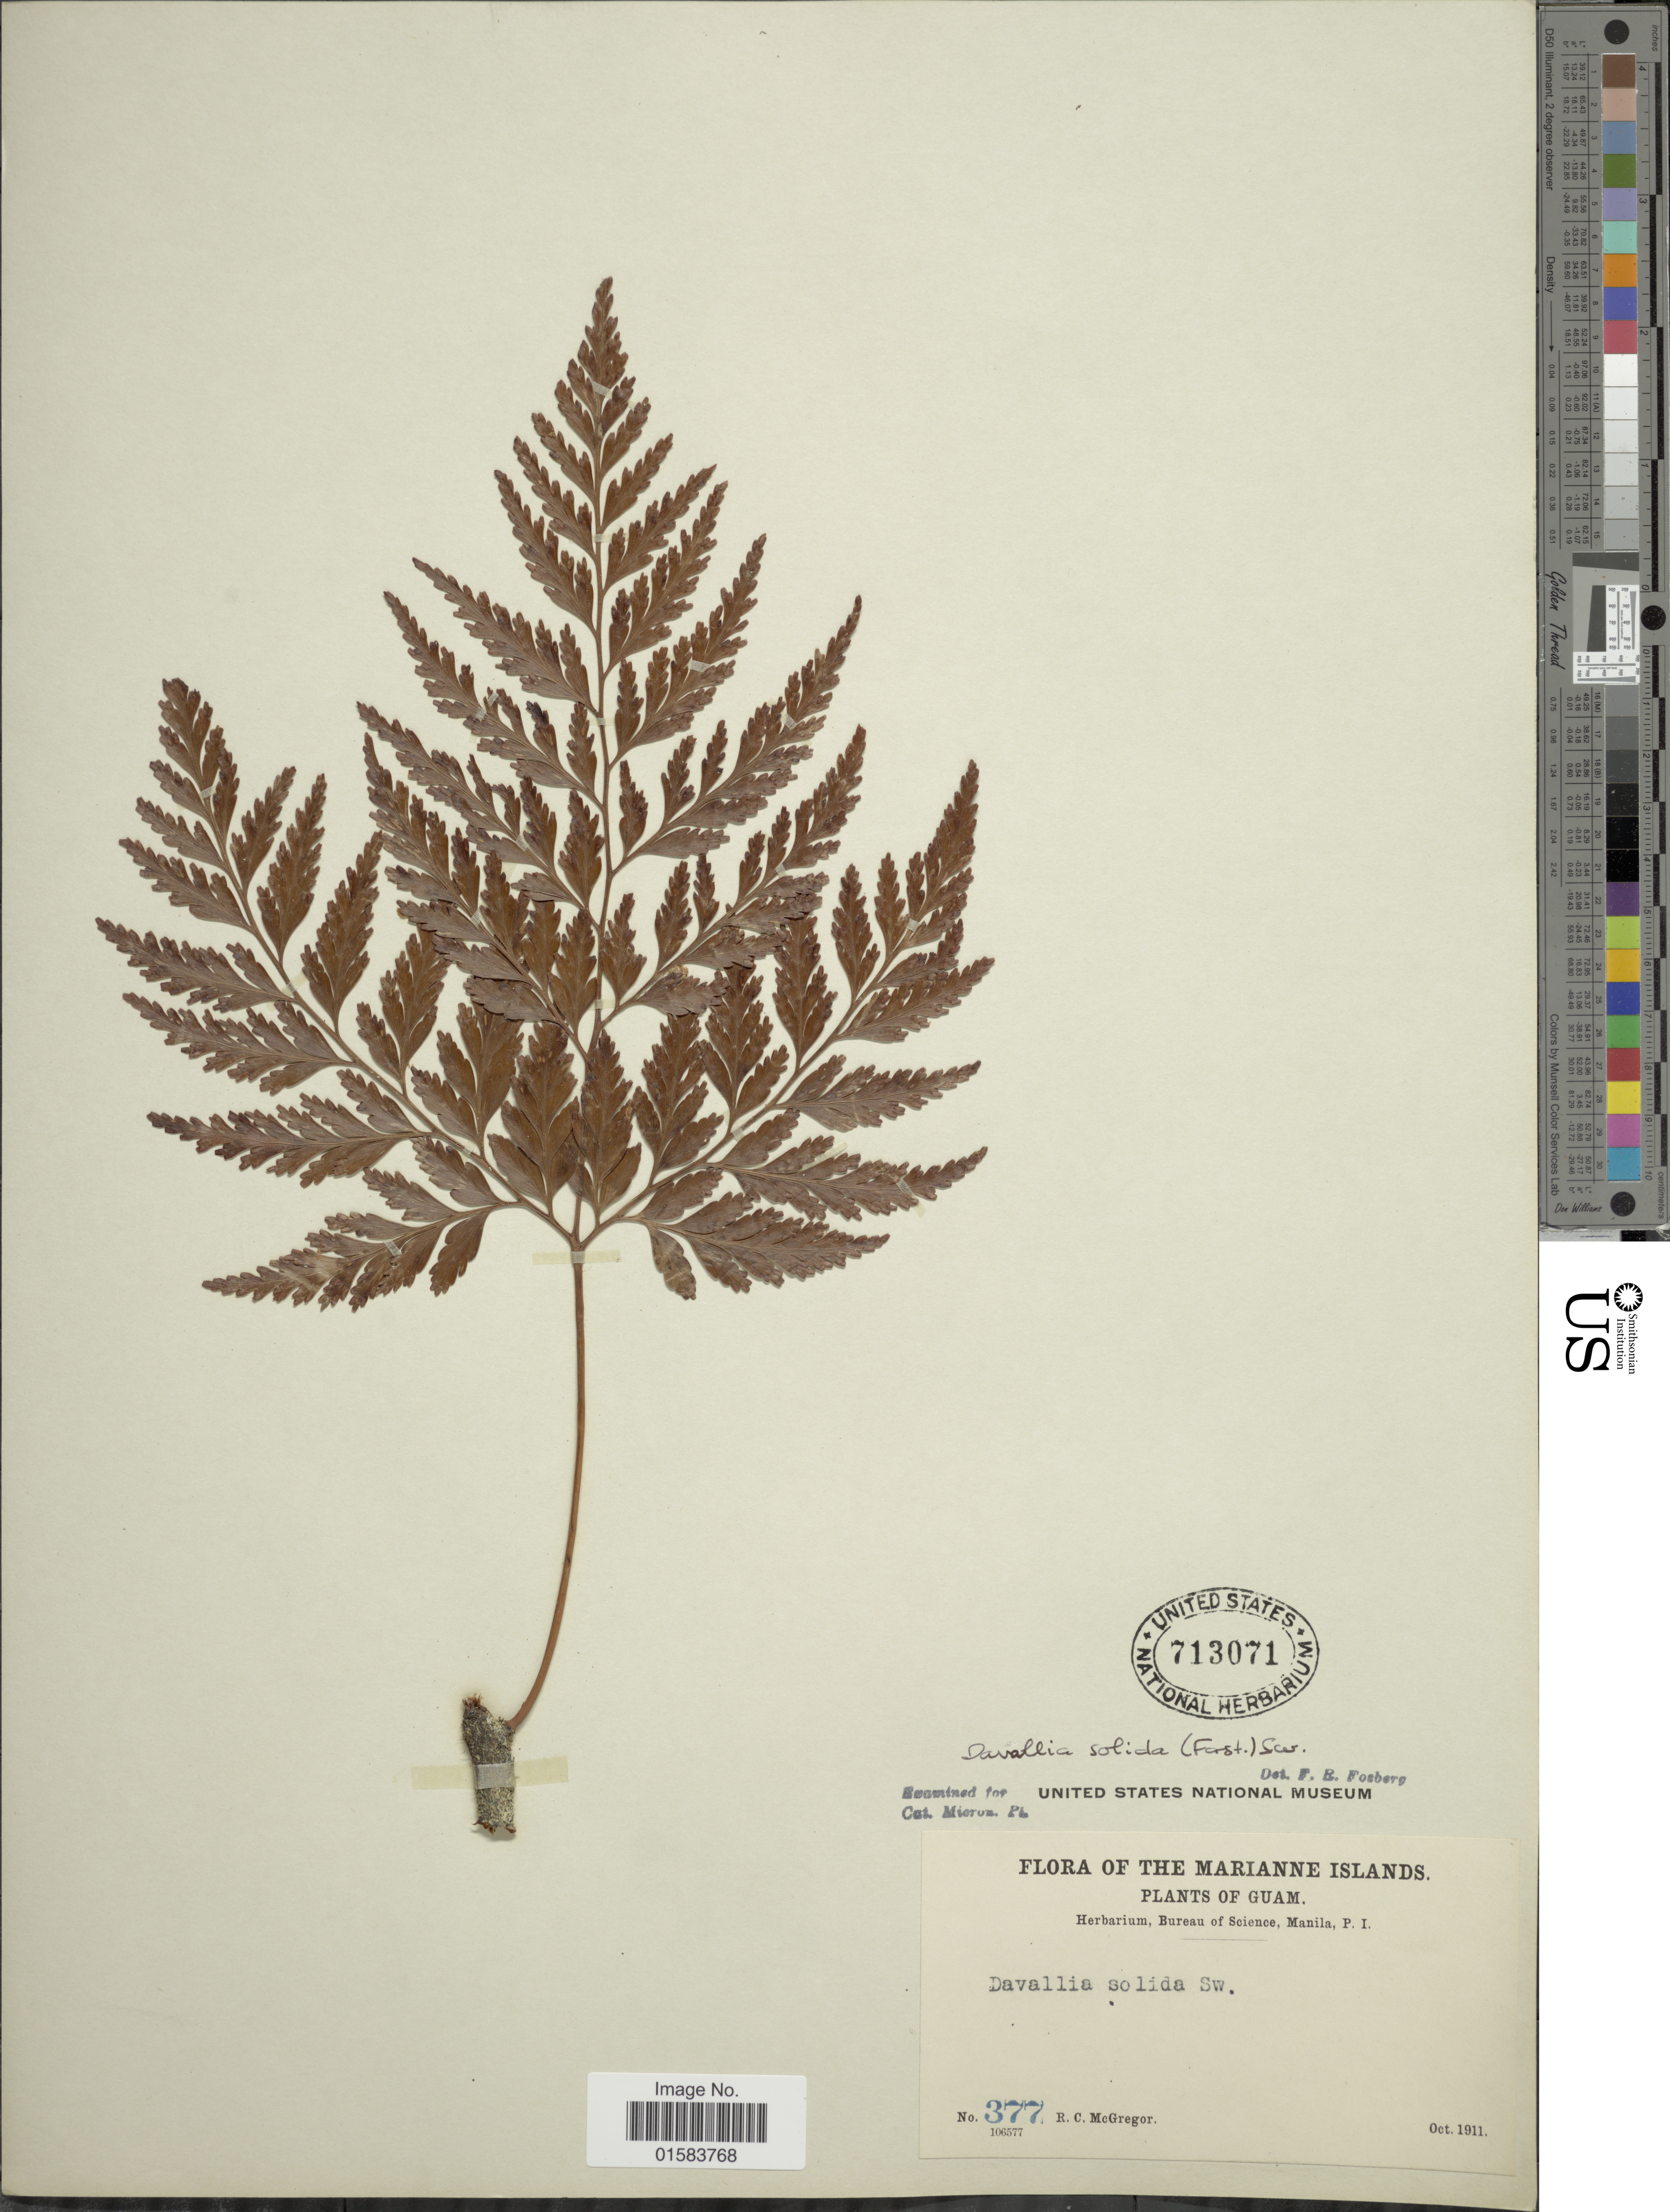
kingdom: Plantae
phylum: Tracheophyta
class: Polypodiopsida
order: Polypodiales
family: Davalliaceae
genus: Davallia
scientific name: Davallia solida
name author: (G. Forst.) Sw.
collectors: R. C. McGregor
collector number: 377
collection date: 1911-10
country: Guam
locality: The Mariana Island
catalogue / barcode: US 713071